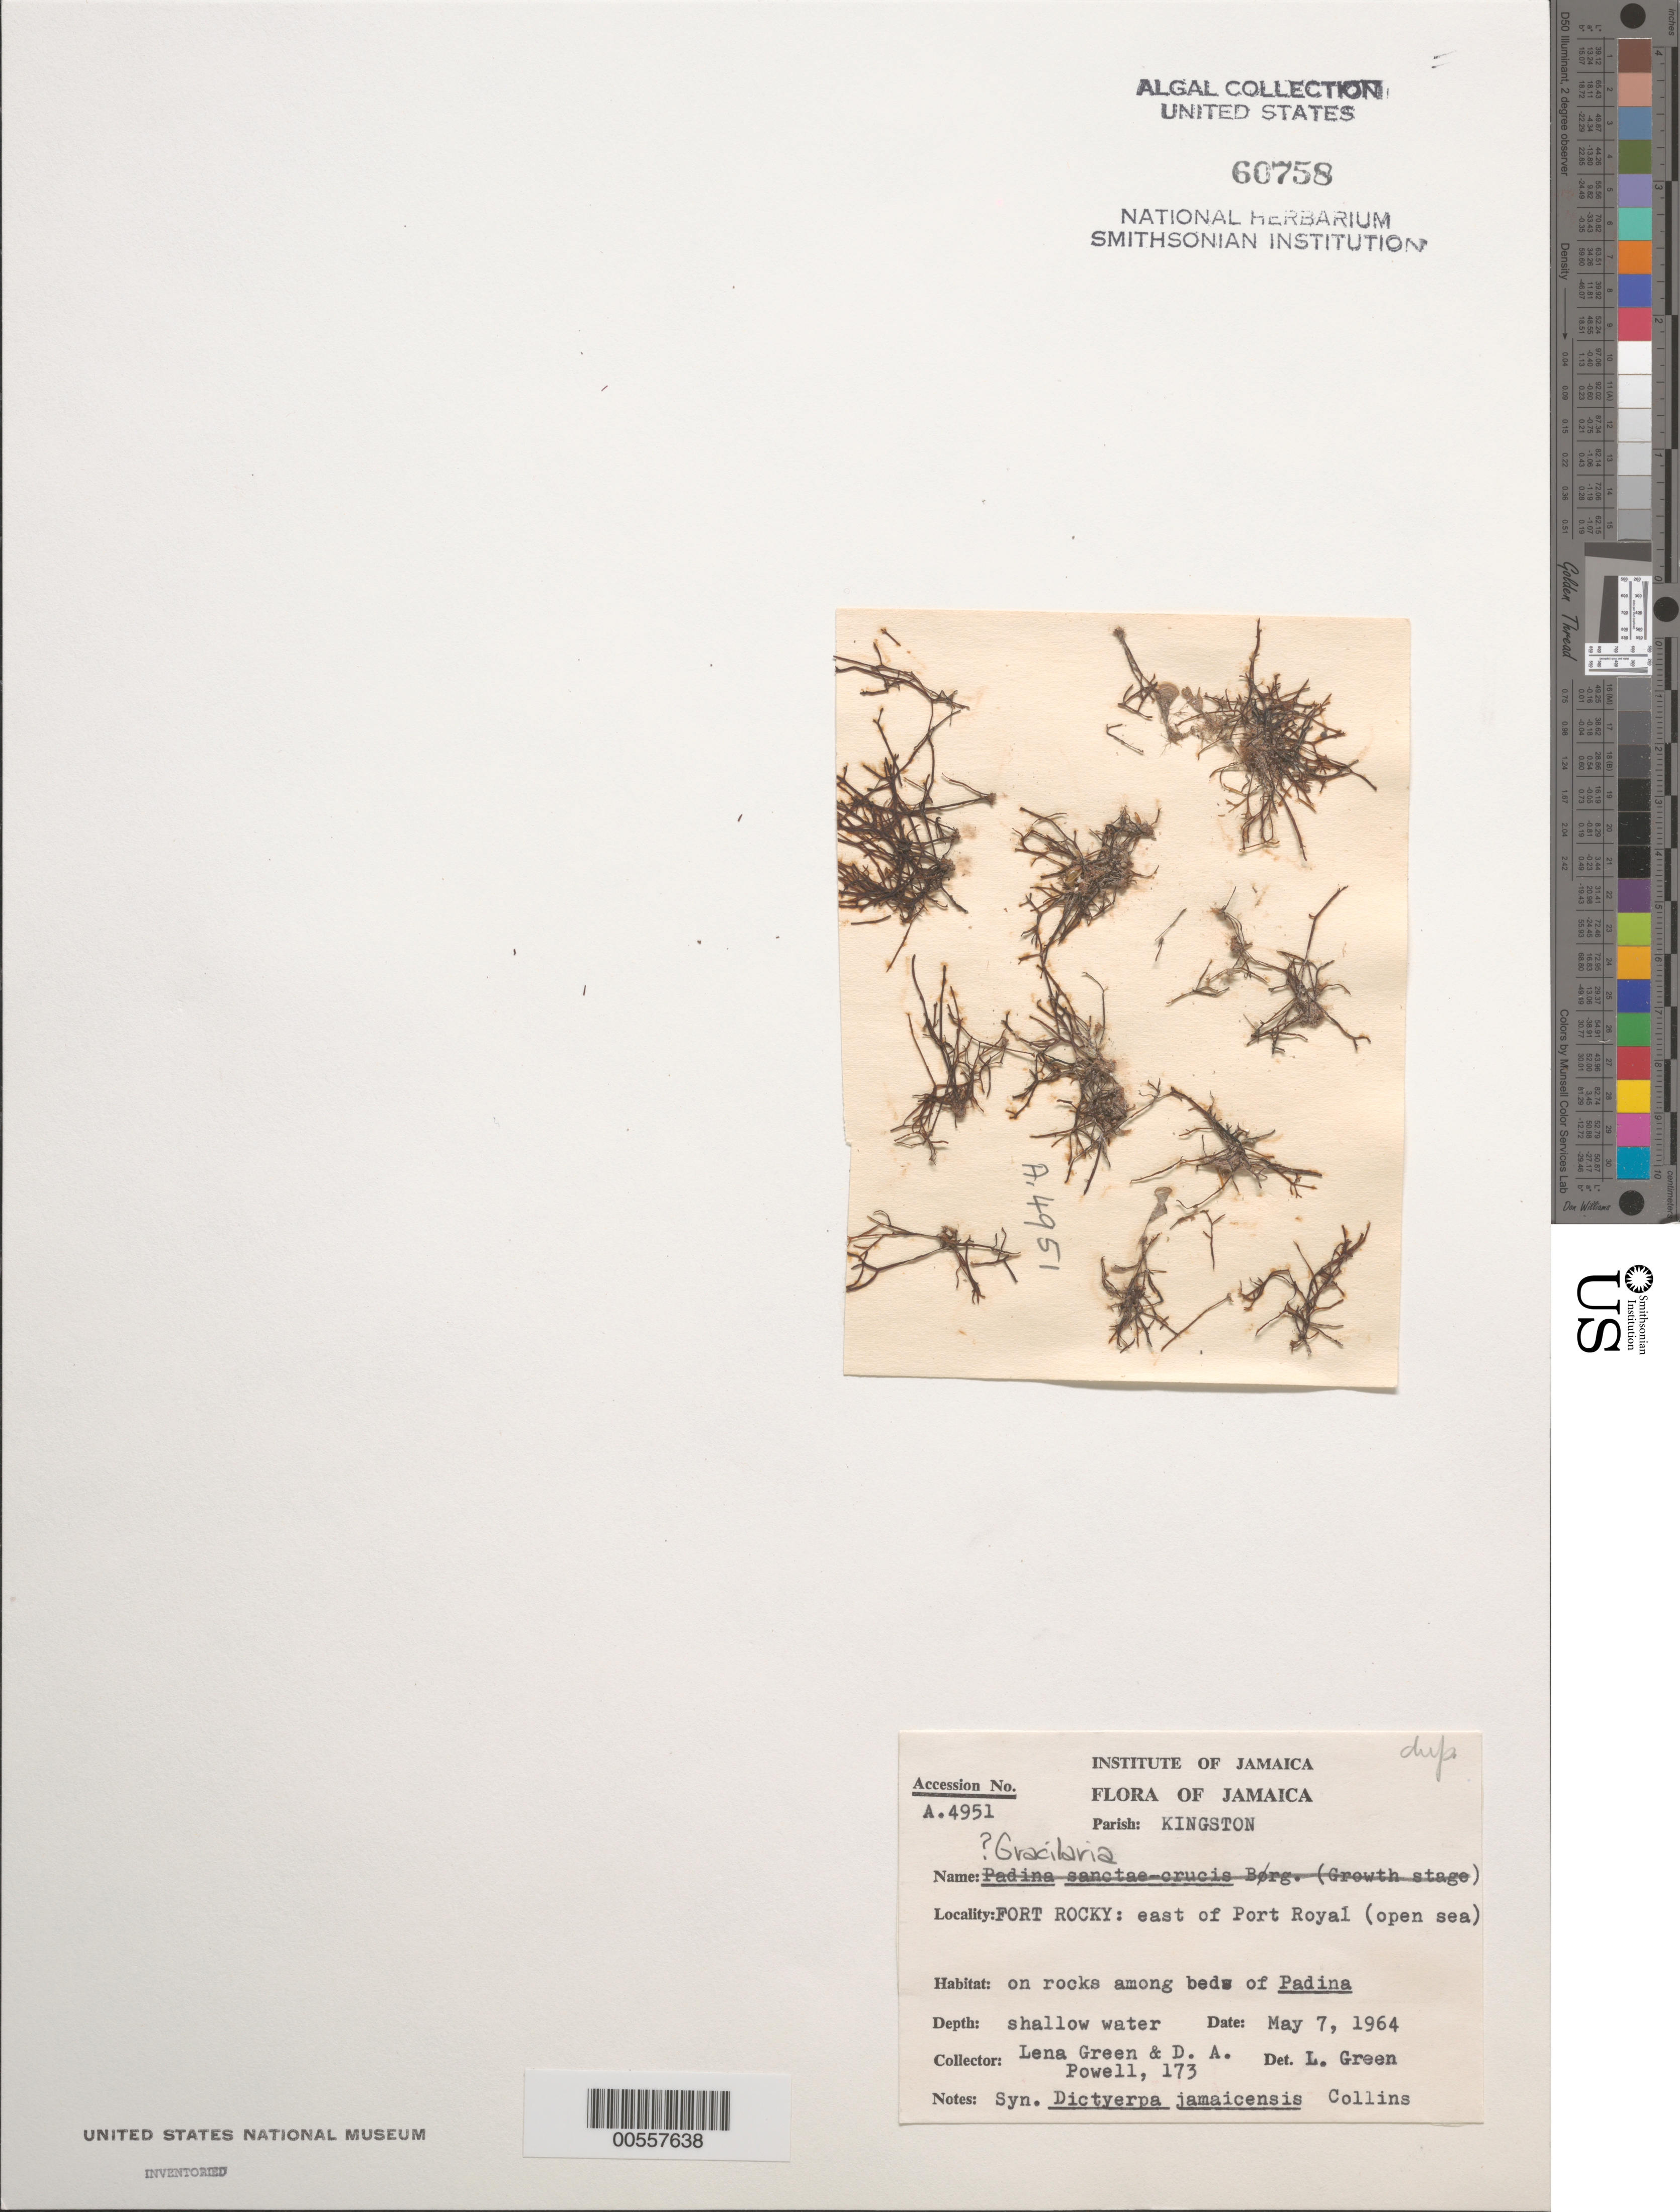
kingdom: Plantae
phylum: Rhodophyta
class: Florideophyceae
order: Gracilariales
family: Gracilariaceae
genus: Gracilaria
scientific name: Gracilaria sp.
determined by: Green, L.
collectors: L. Green & D. A. Powell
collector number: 173 & A.4951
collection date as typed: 07 May 1964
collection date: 1964-05-07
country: Jamaica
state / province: Kingston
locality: Fort rocky, east of port royal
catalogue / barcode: US 60758